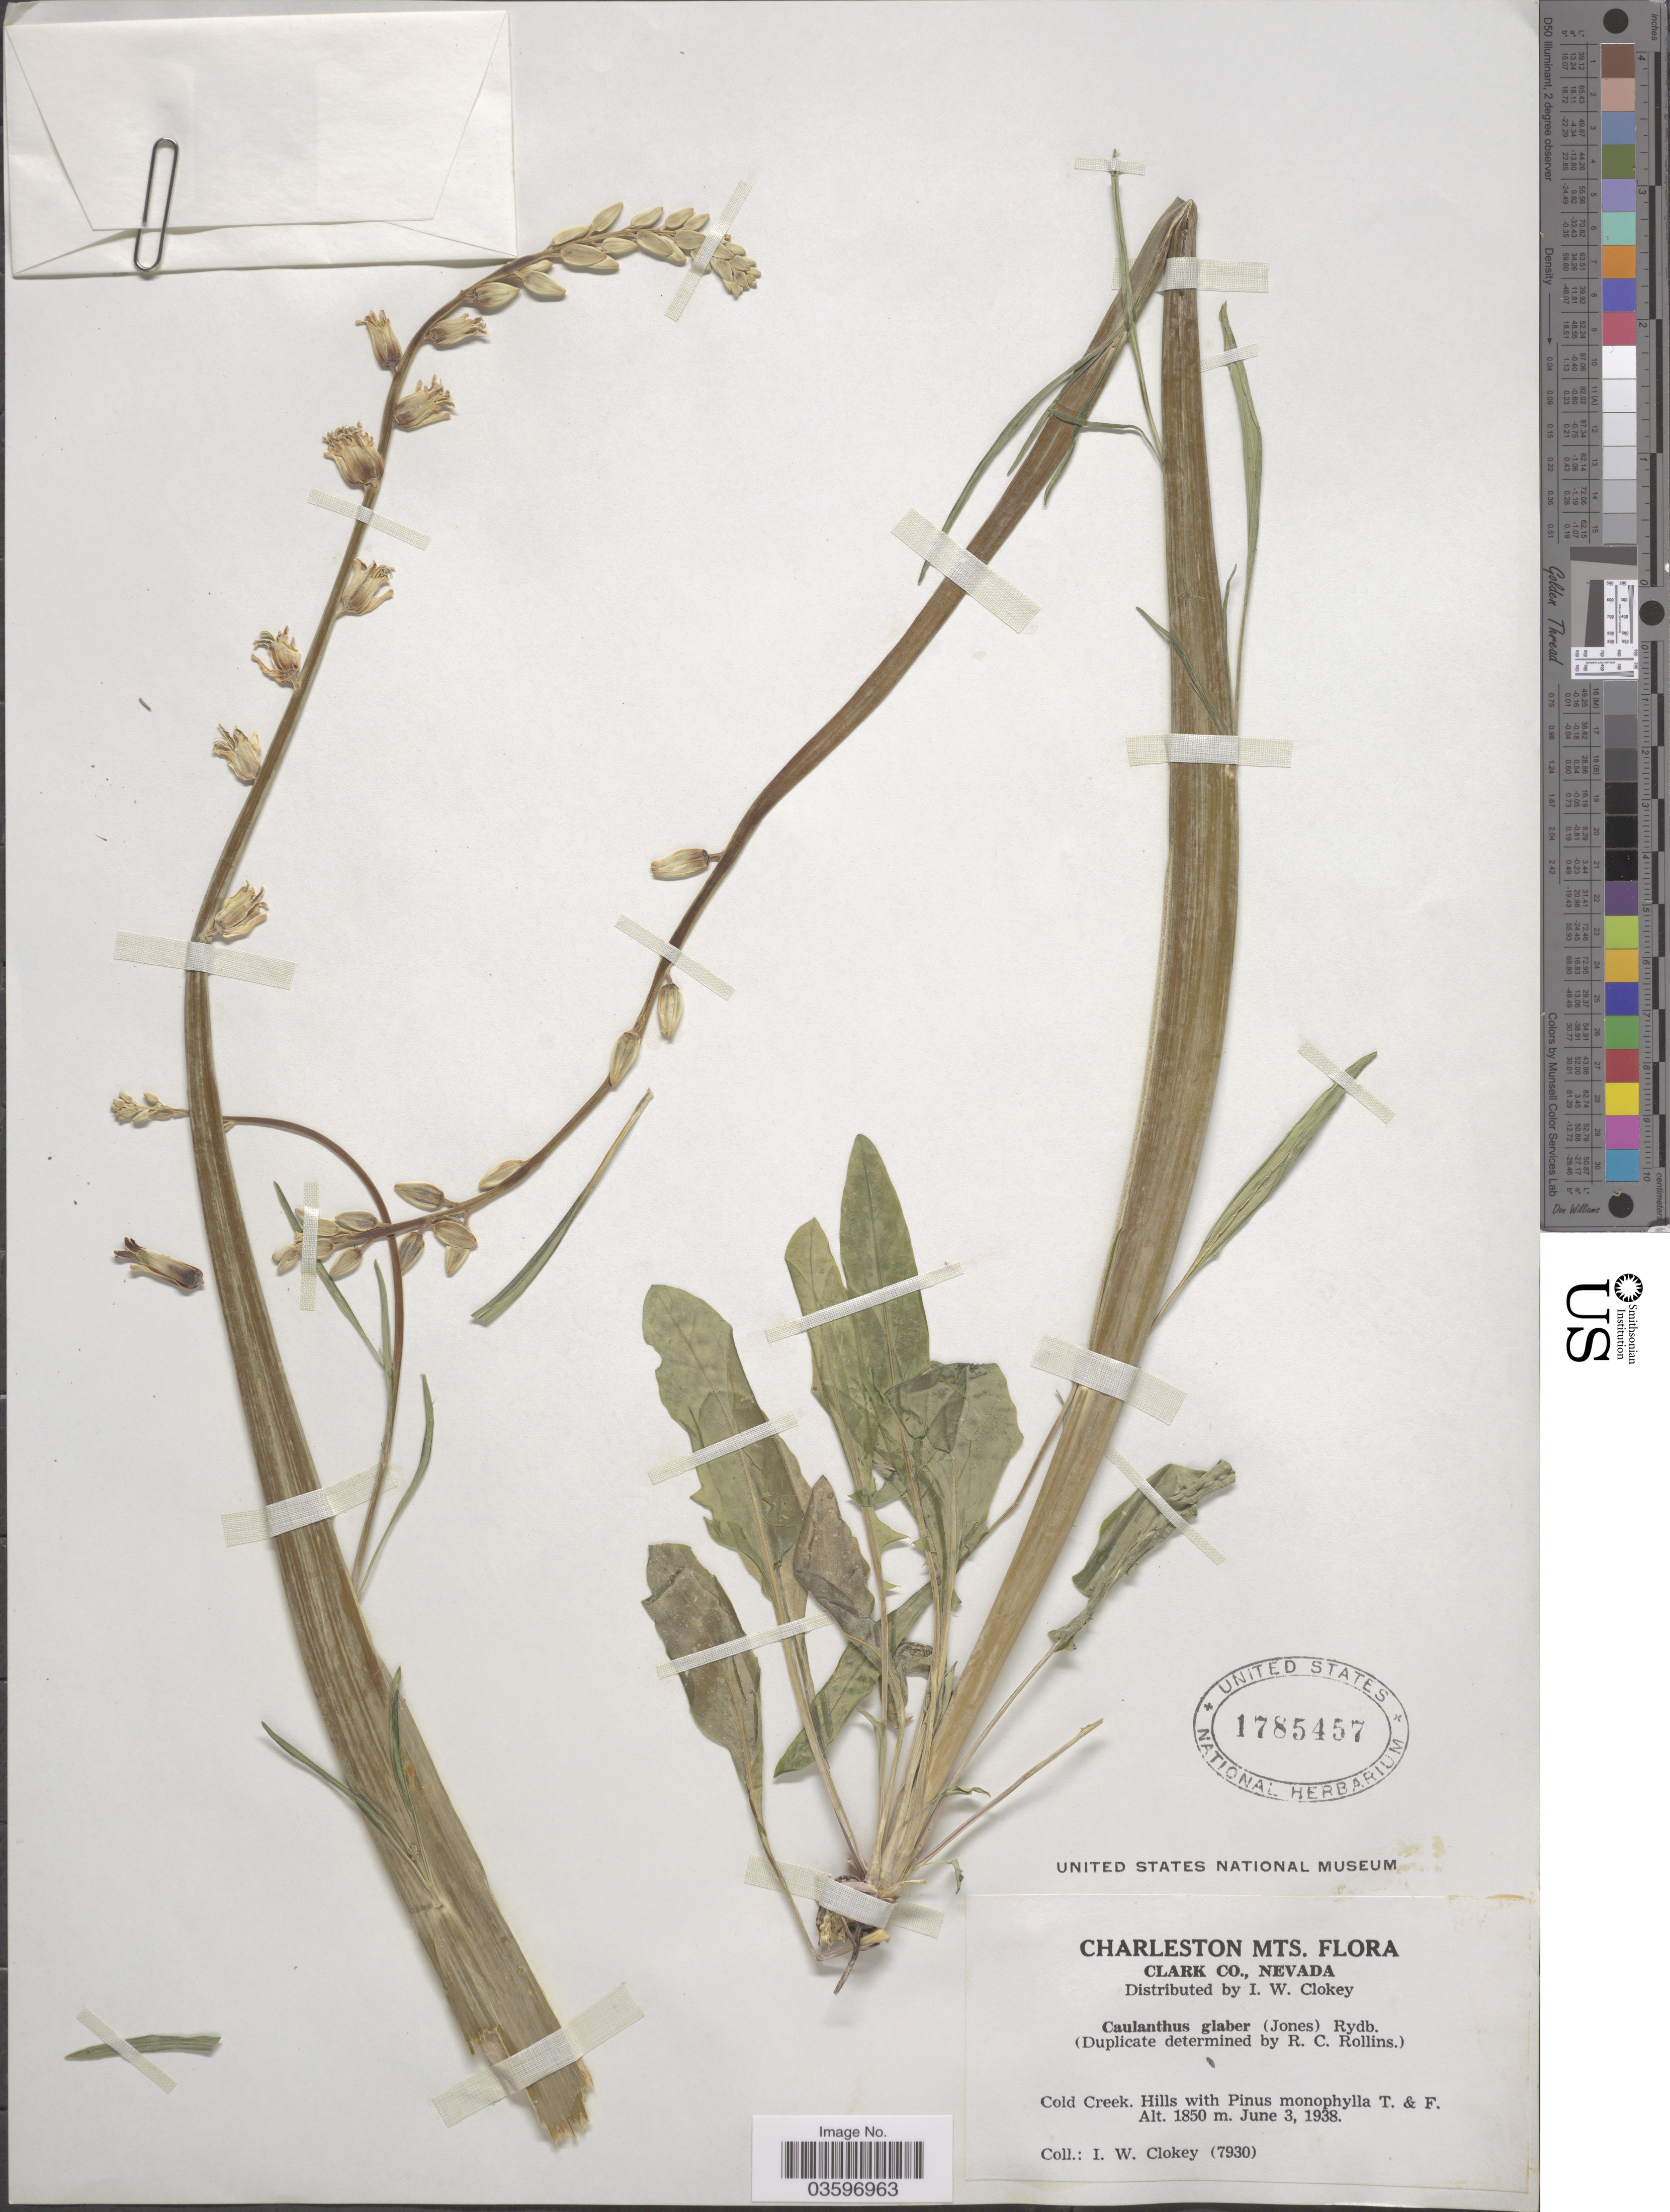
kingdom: Plantae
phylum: Tracheophyta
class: Magnoliopsida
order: Brassicales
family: Brassicaceae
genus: Caulanthus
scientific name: Caulanthus glaber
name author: (M.E. Jones) Rydb.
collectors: I. W. Clokey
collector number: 7930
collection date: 1938-06-03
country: United States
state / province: Nevada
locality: Charleston Mts. Clark Co. Cold Creek.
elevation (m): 1850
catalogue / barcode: US 1785457